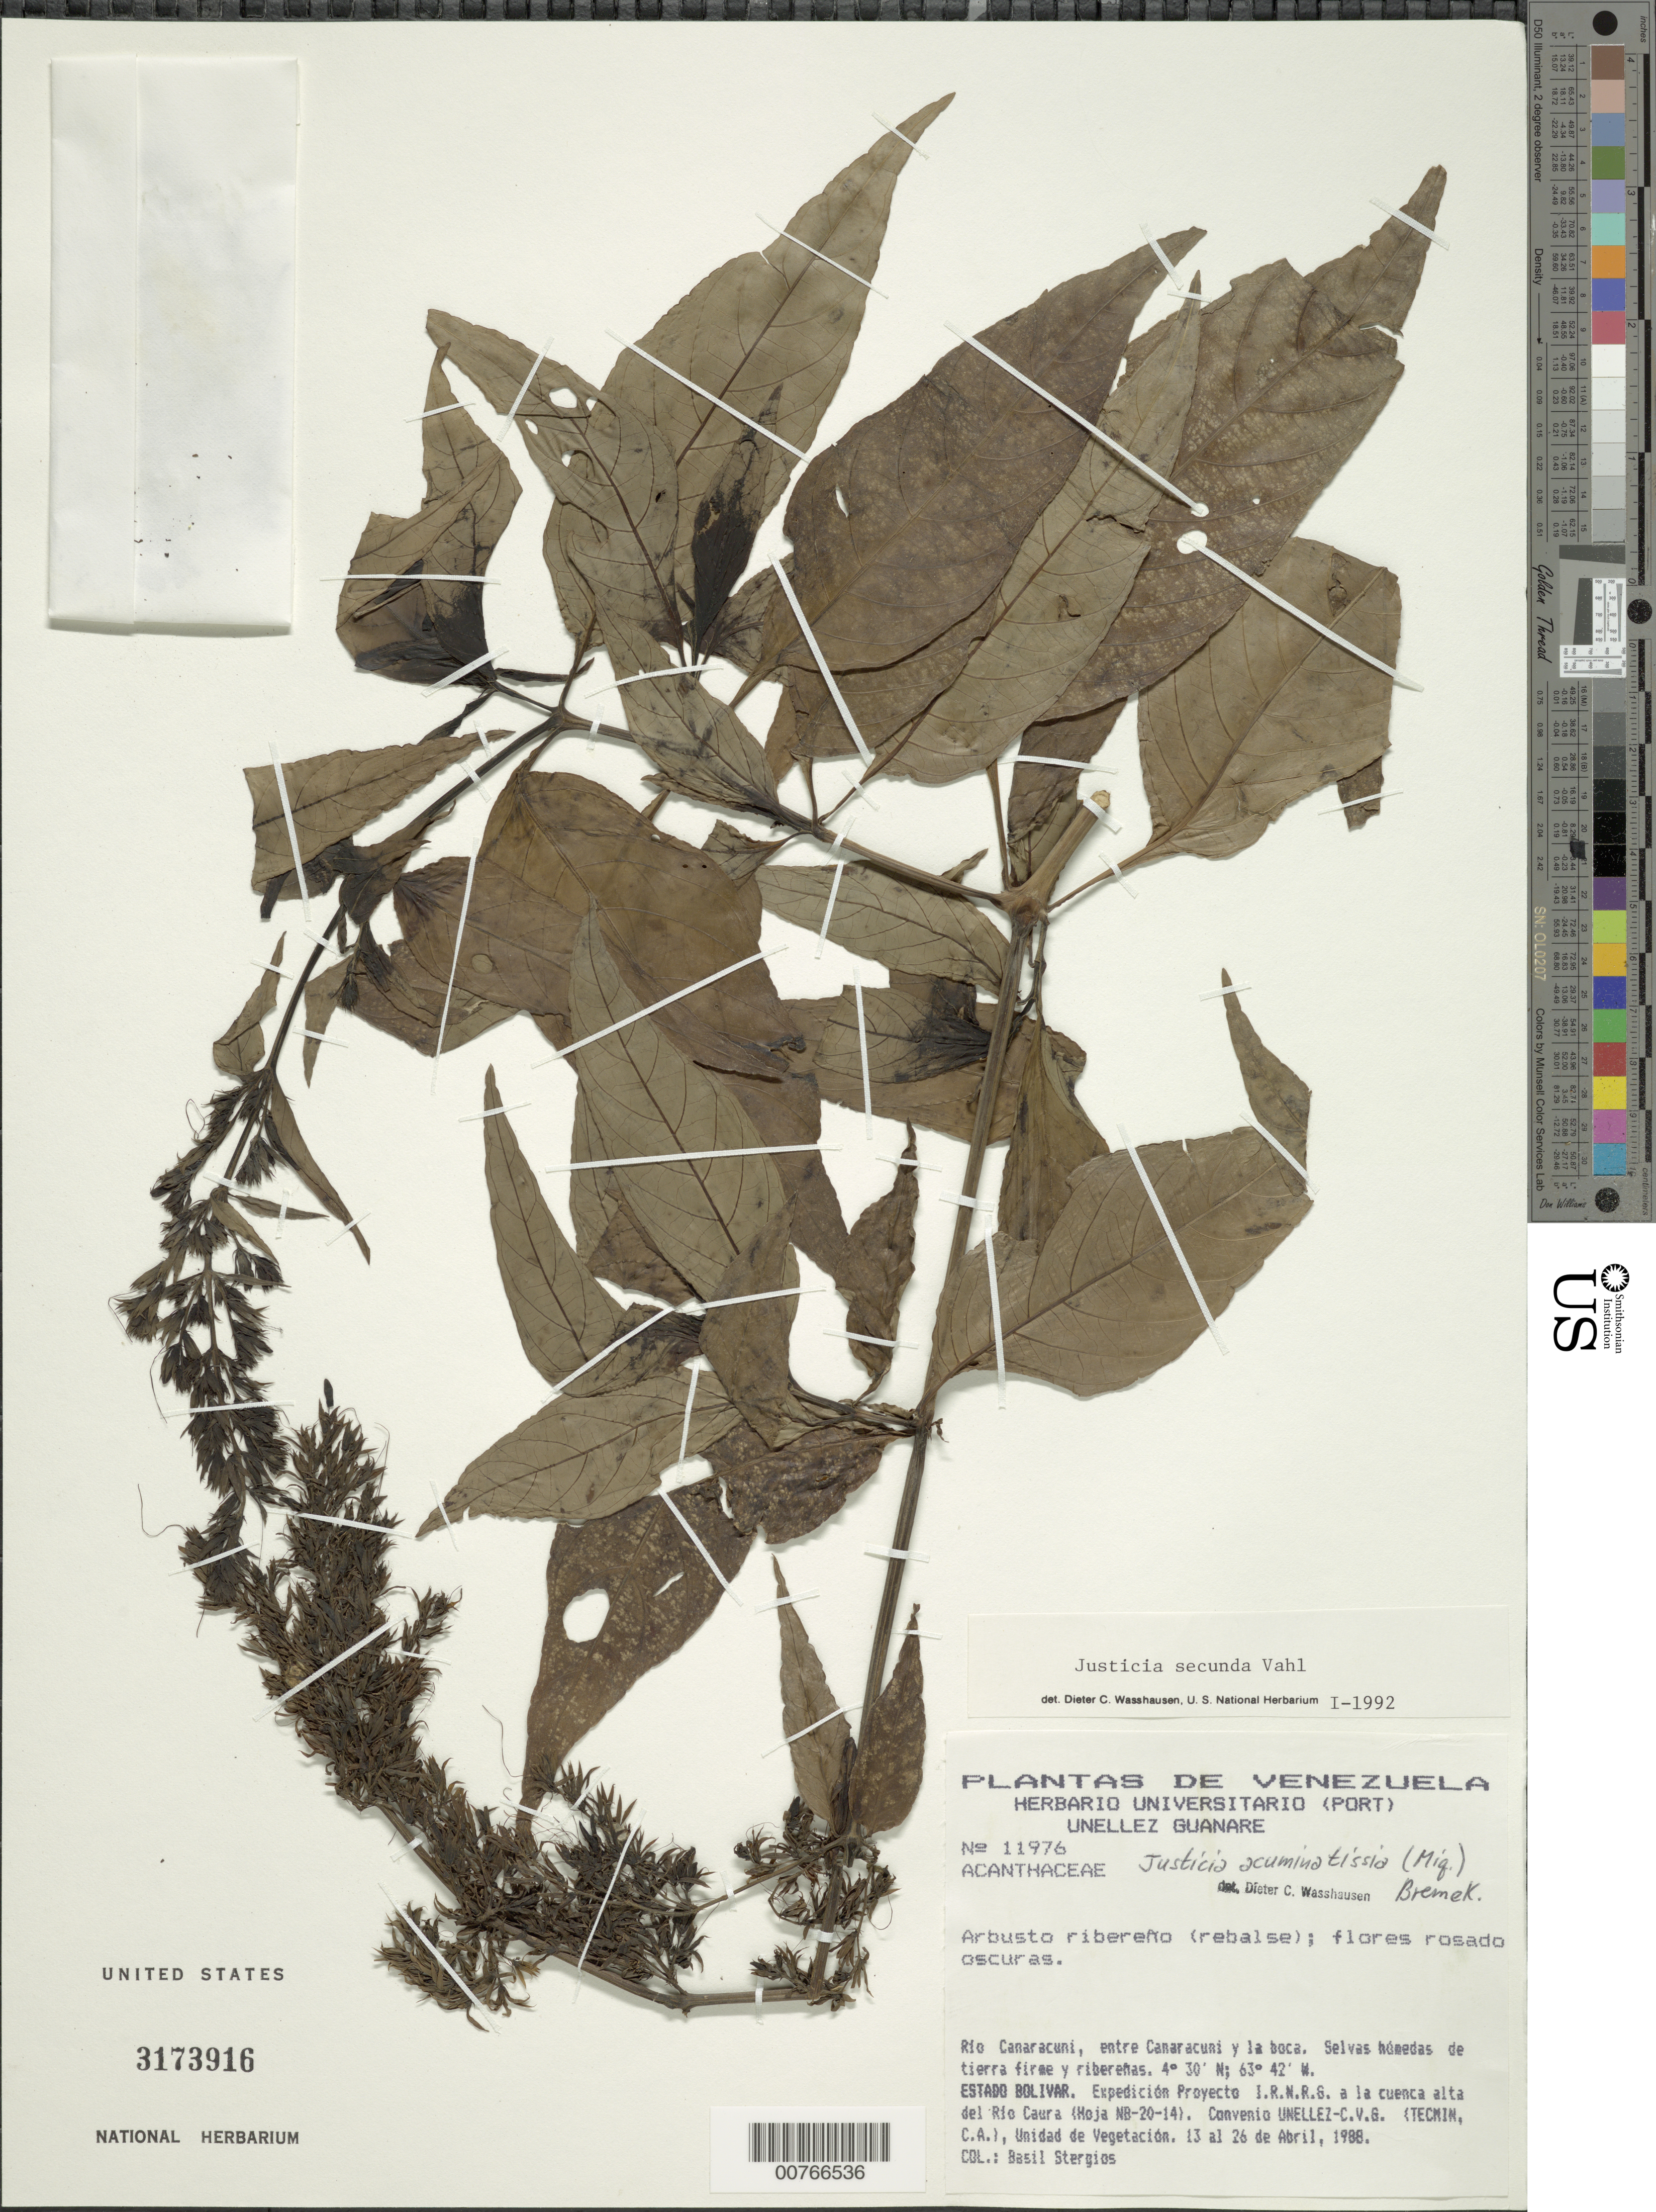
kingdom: Plantae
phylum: Tracheophyta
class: Magnoliopsida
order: Lamiales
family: Acanthaceae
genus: Justicia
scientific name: Justicia secunda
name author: Vahl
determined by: Wasshausen, Dieter C., (BOT), Smithsonian Institution - National Museum of Natural History (UNITED STATES)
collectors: B. G. Stergios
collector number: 11976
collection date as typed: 13-Apr-88 to 26-Apr-88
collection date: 1988-04-13/1988-04-26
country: Venezuela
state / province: Bolívar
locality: Río Canaracuni, entre Canaracuni y la boca, a la cuenca alta del Río Caura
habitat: Selvas húmedas de tierra firme y ribereñas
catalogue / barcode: US 3173916